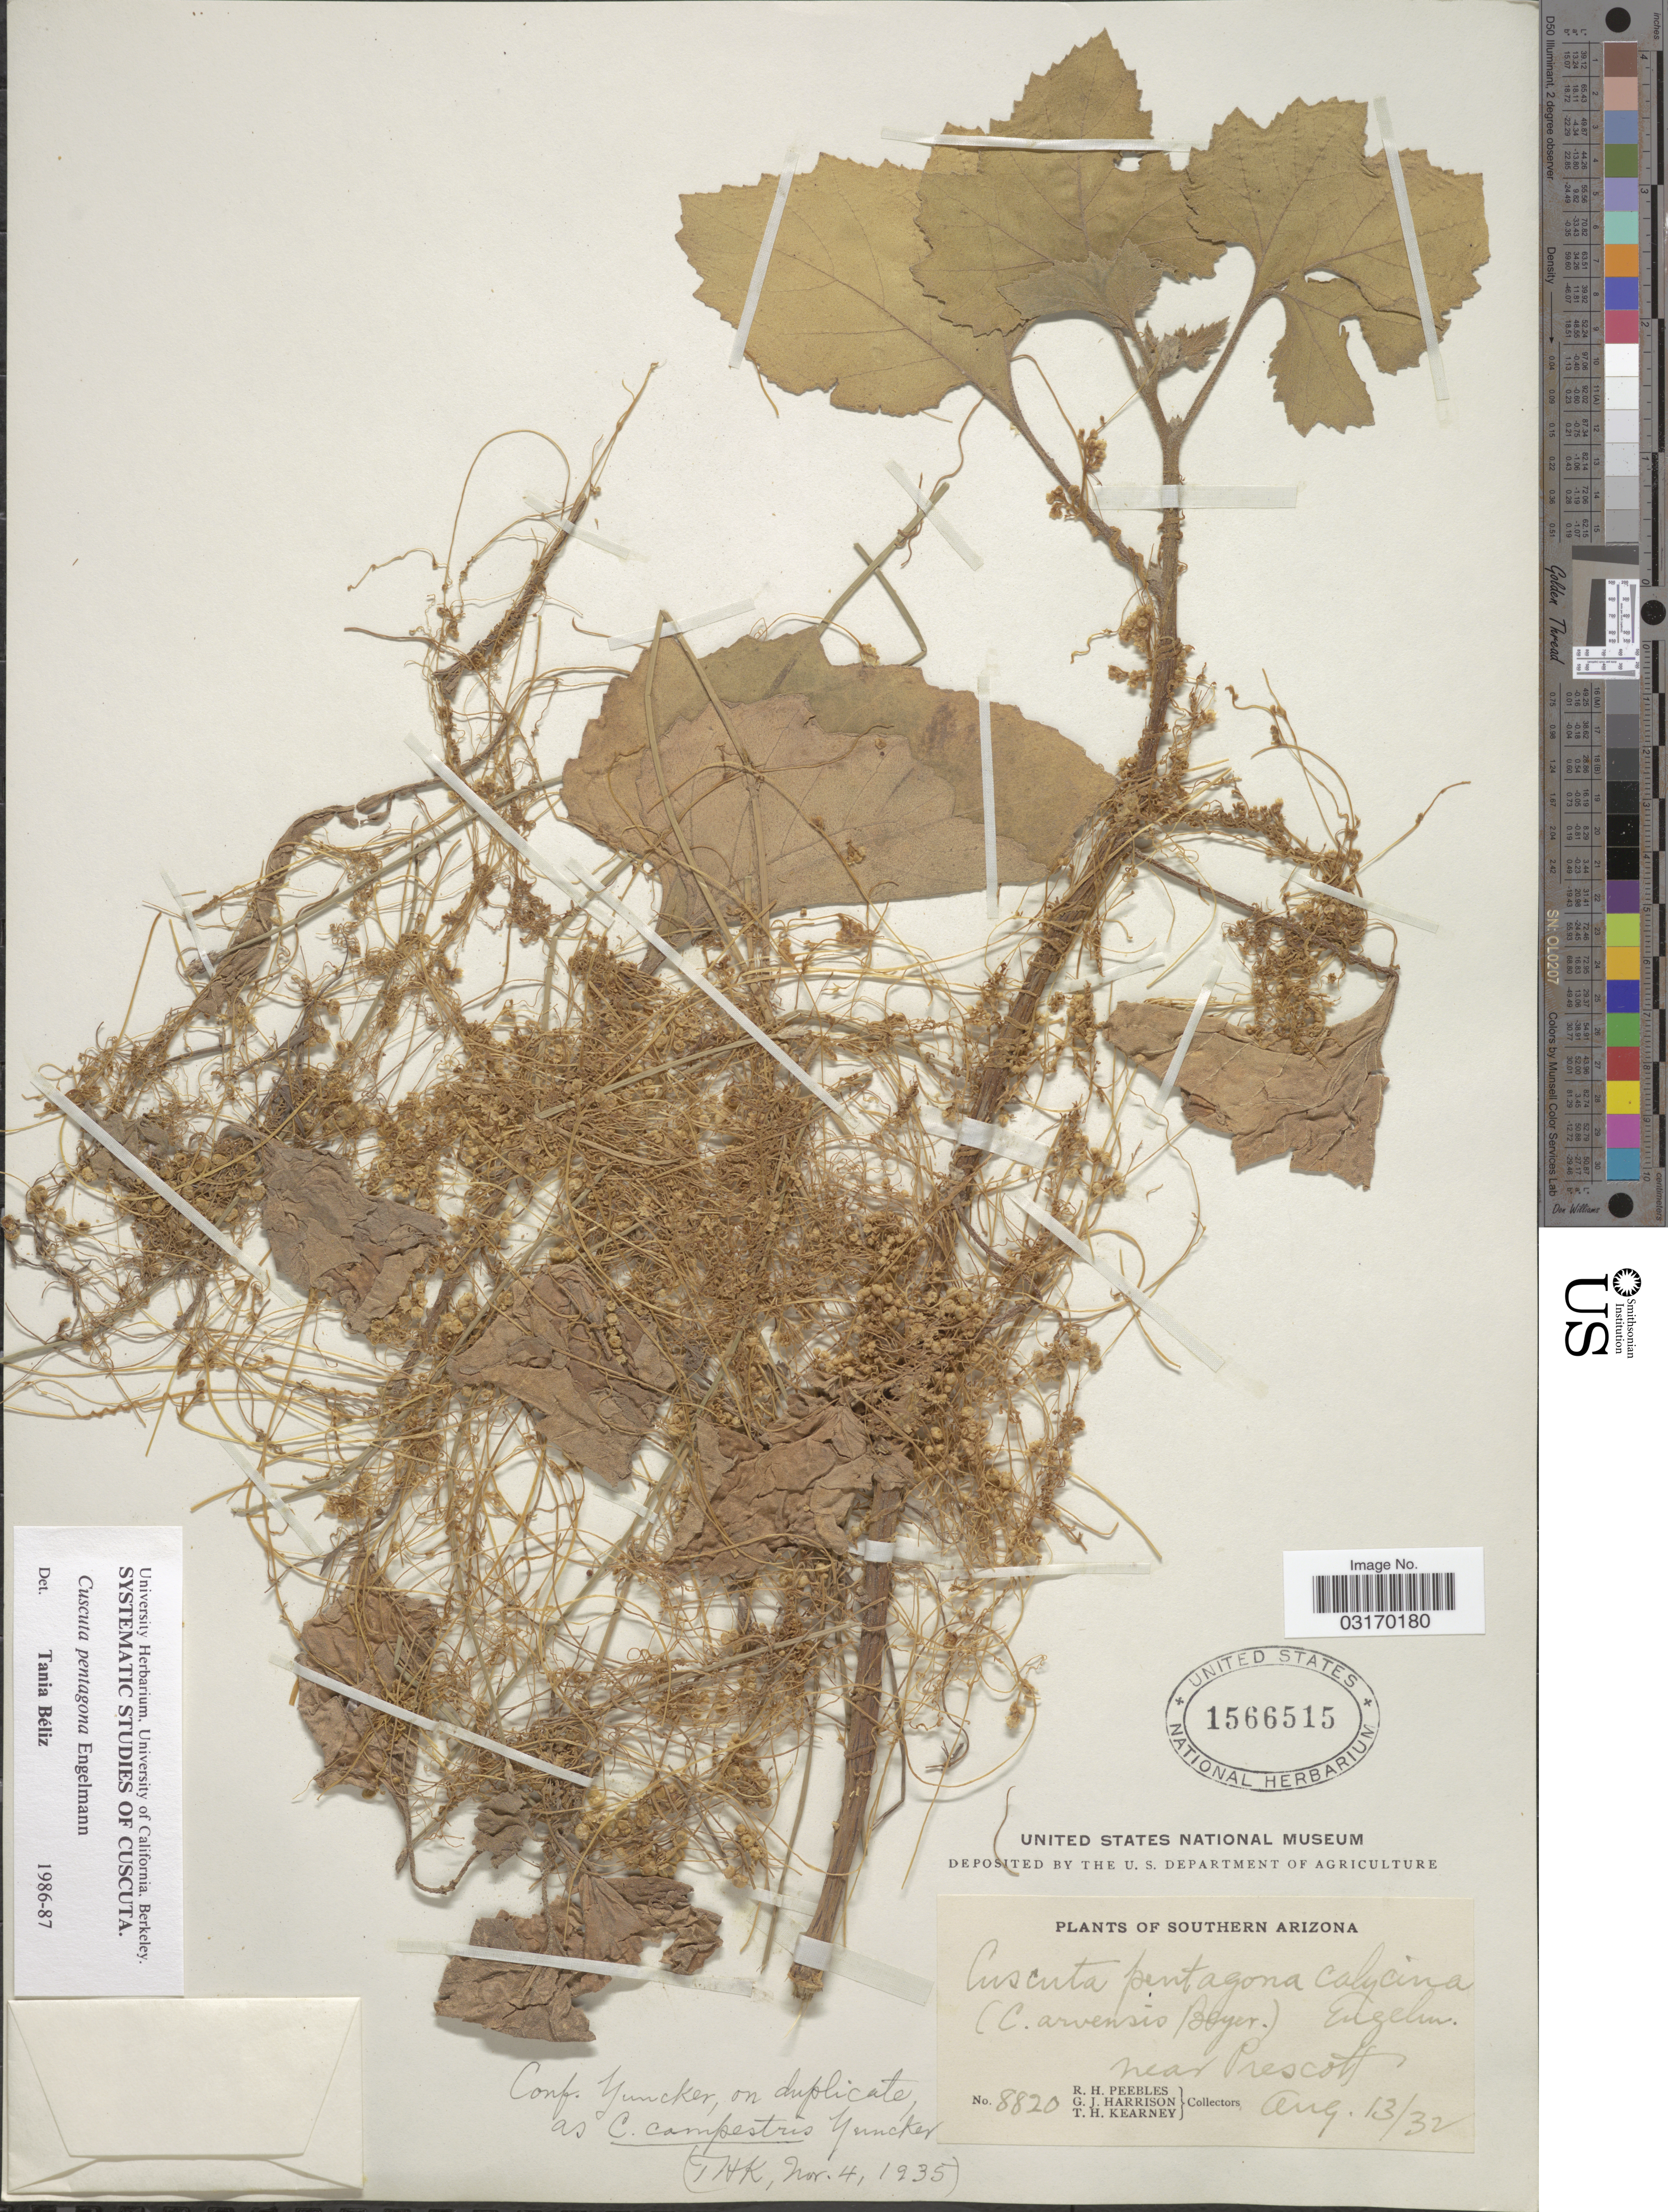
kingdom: Plantae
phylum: Tracheophyta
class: Magnoliopsida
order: Solanales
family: Convolvulaceae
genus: Cuscuta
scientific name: Cuscuta pentagona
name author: Engelm.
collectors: R. H. Peebles, G. J. Harrison & T. H. Kearney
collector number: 8820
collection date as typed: Transcribed d/m/y: 13/8/32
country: United States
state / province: Arizona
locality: Southern Arizona. Near Prescott.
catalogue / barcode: US 1566515